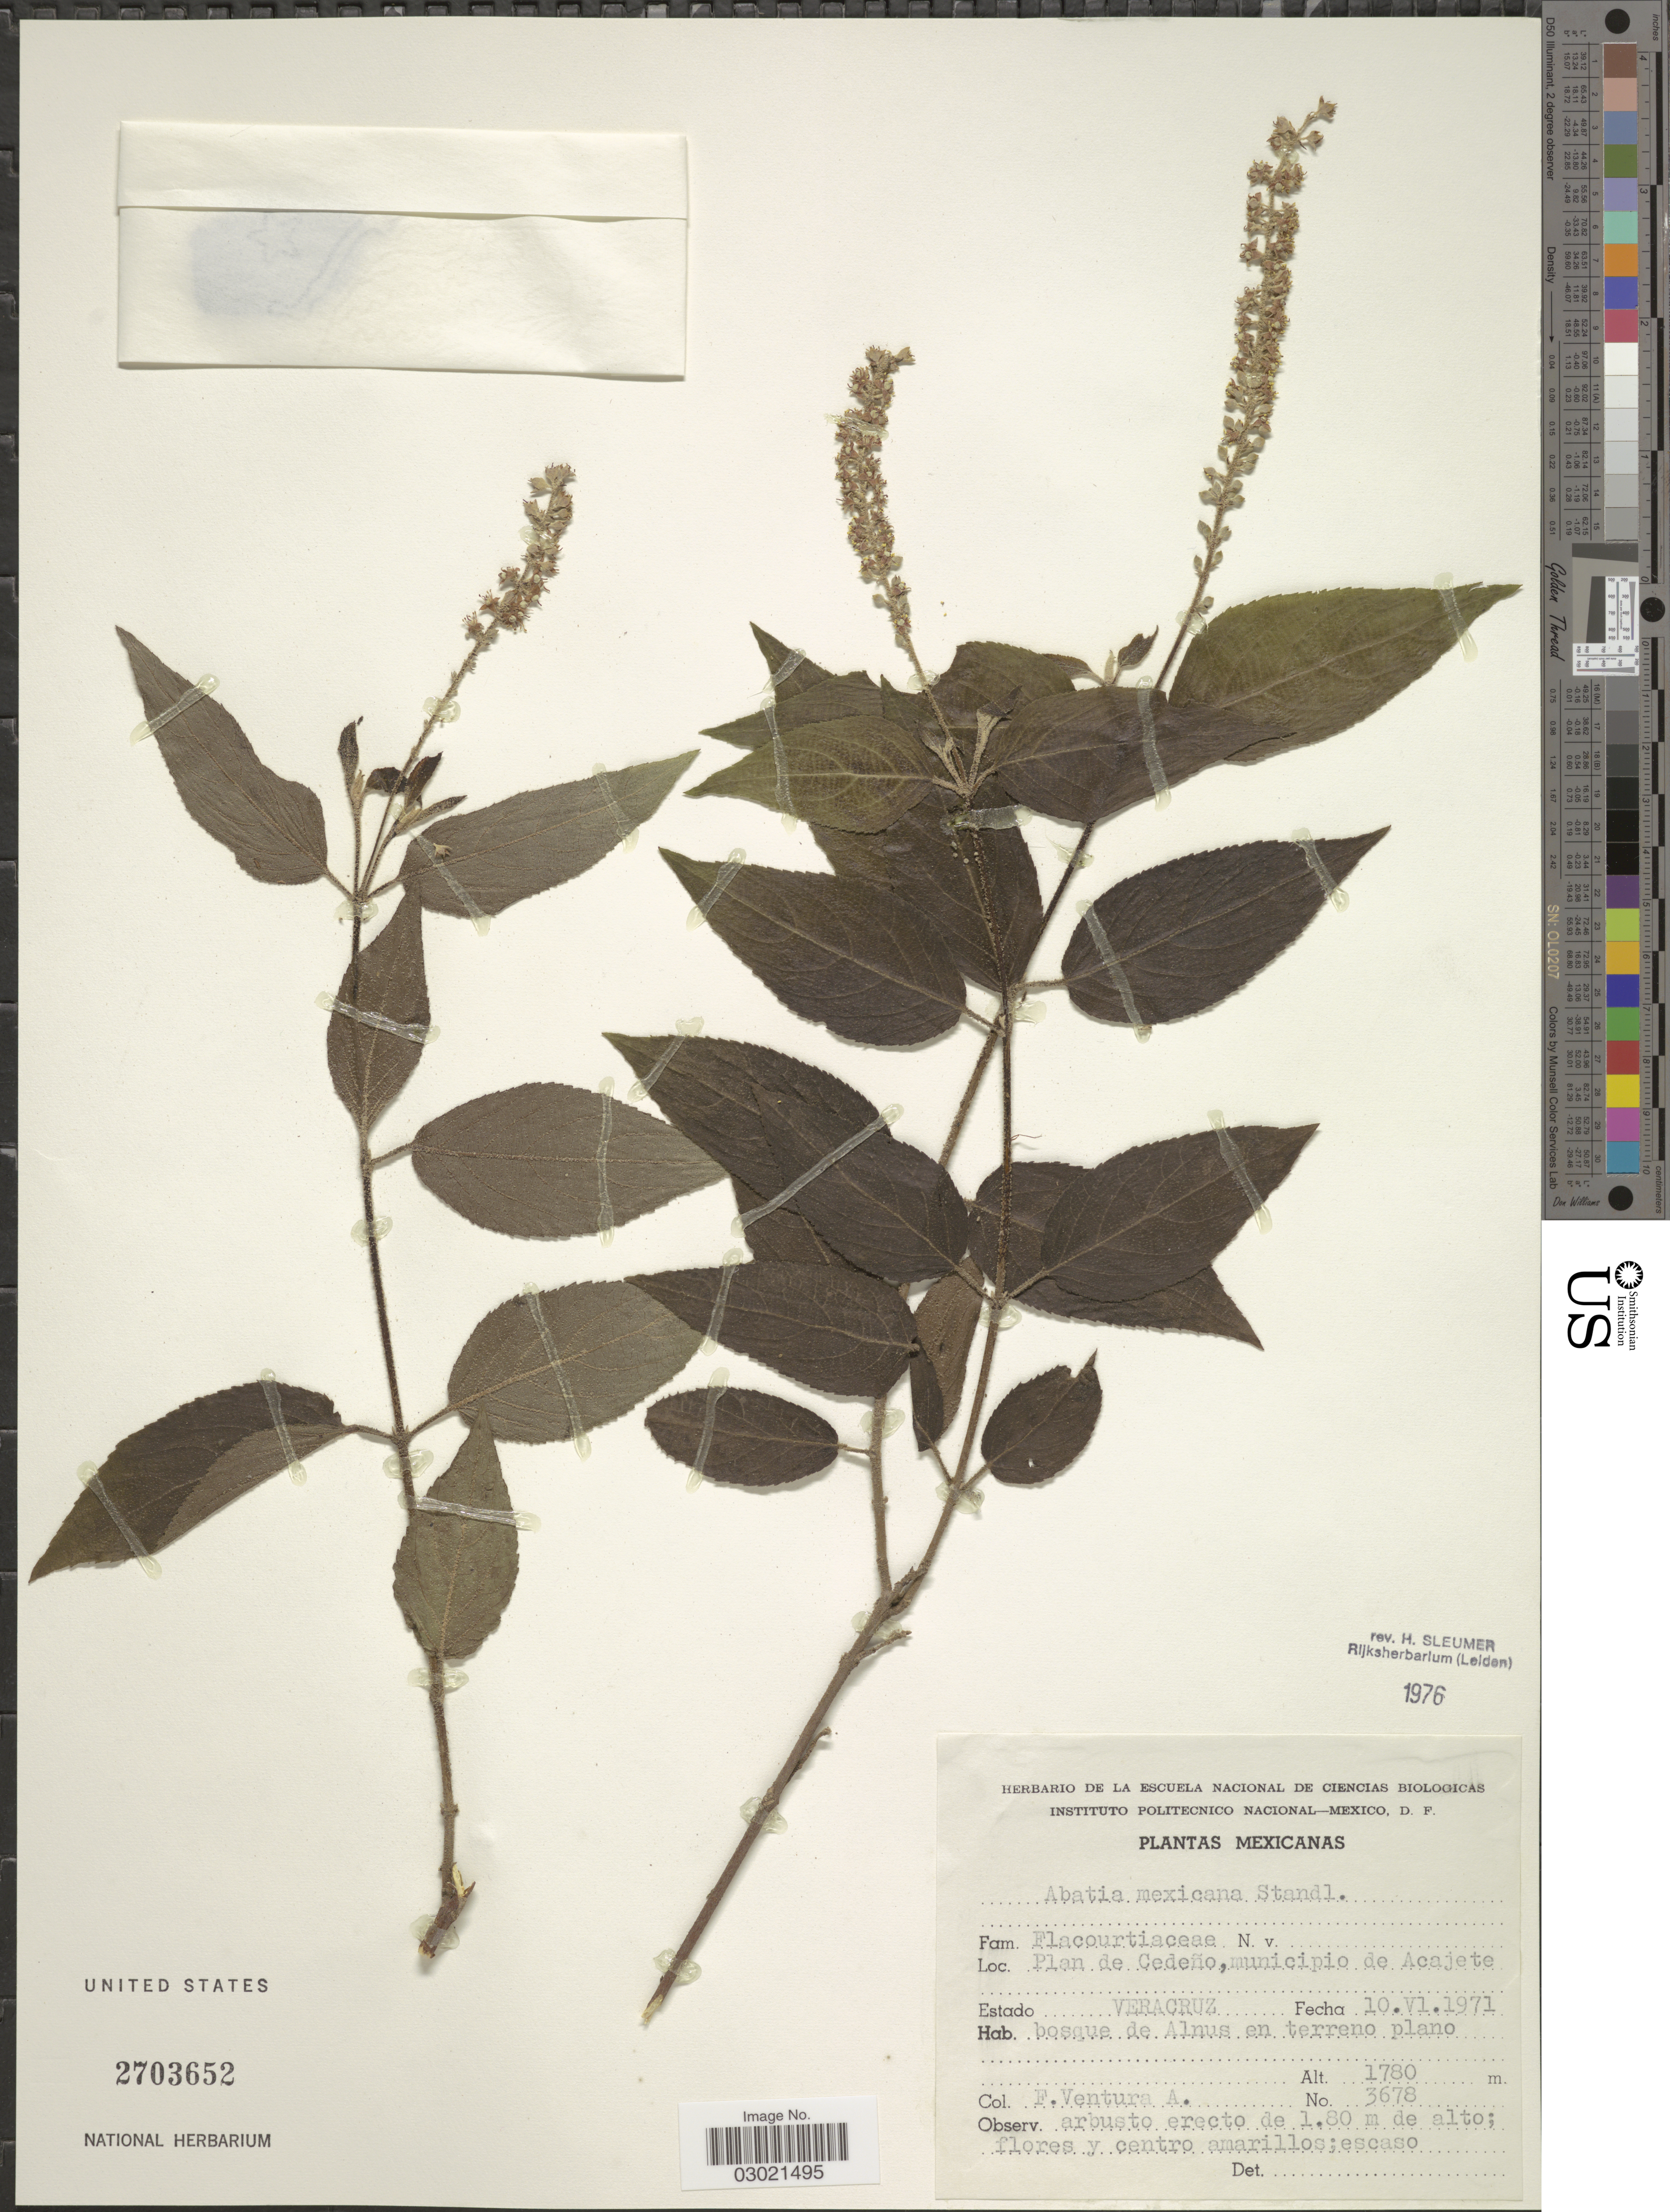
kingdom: Plantae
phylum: Tracheophyta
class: Magnoliopsida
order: Malpighiales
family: Salicaceae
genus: Abatia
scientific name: Abatia mexicana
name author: Standl.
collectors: F. Ventura A.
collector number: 3678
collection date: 1971-06-10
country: Mexico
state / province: Veracruz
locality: Plan de Cedeño, municipio de Acajete. Estado Veracruz.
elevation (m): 1780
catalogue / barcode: US 2703652